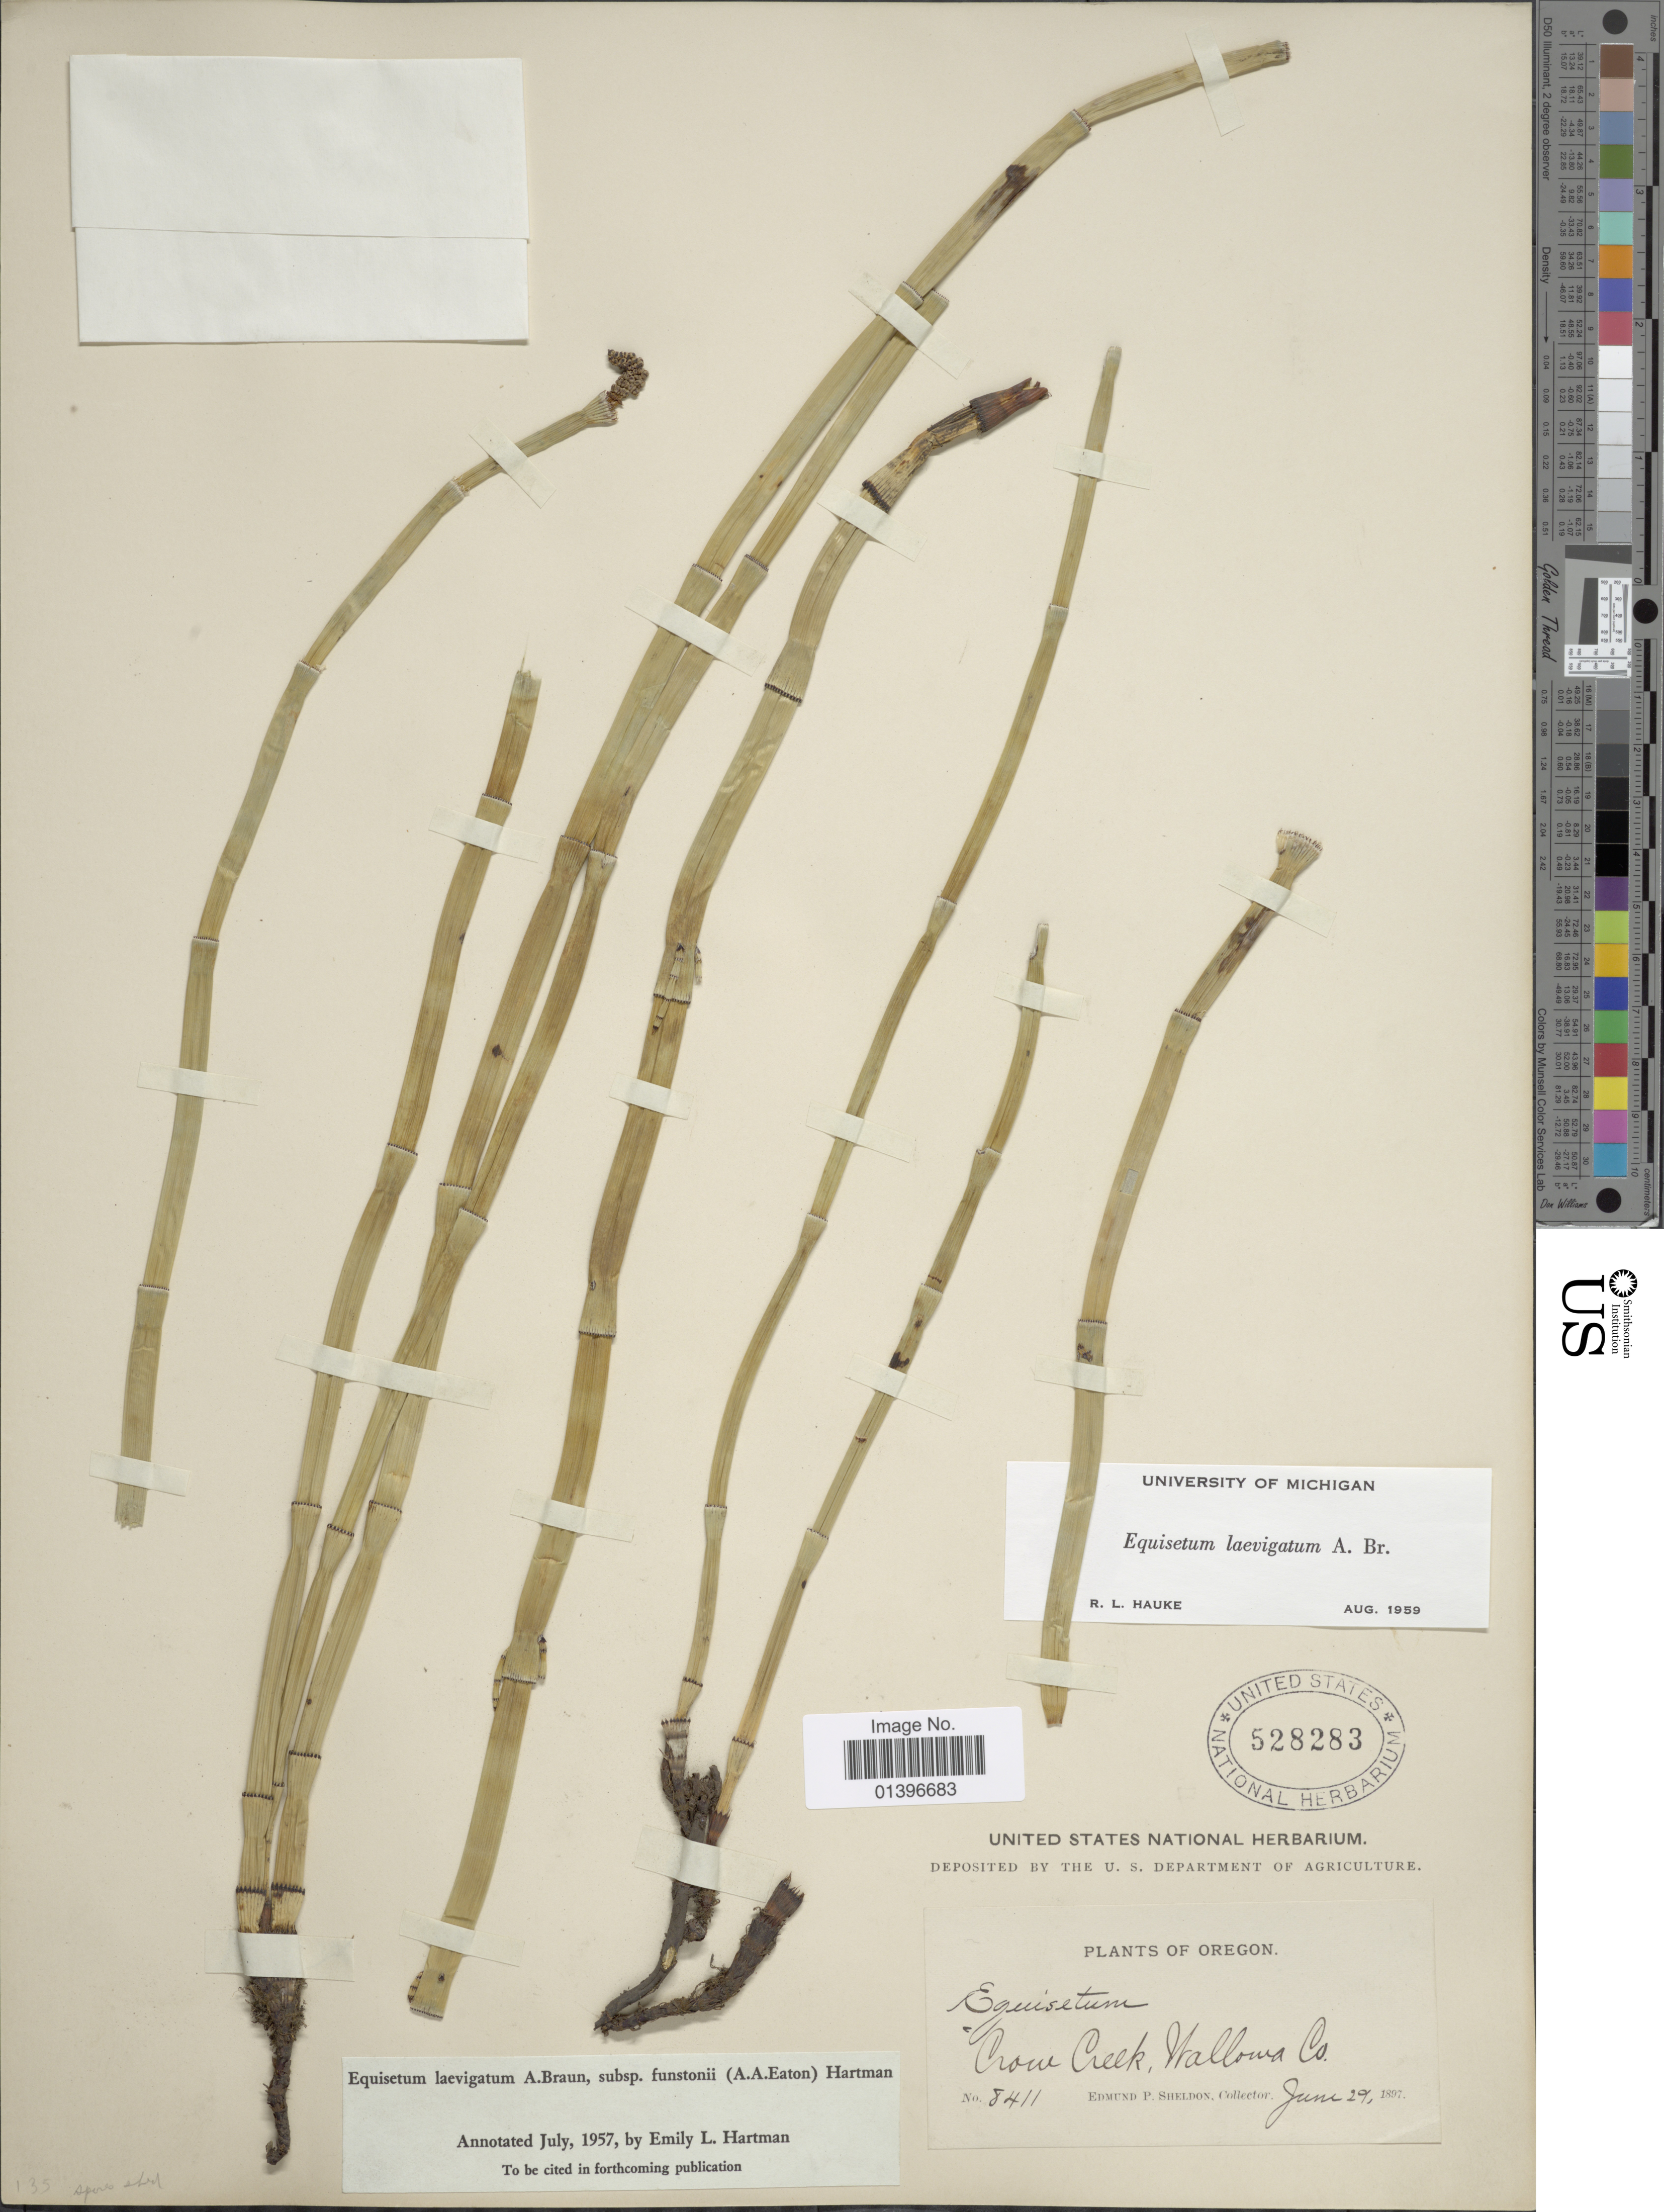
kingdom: Plantae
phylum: Tracheophyta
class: Polypodiopsida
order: Equisetales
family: Equisetaceae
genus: Equisetum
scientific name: Equisetum laevigatum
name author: A. Braun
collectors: E. P. Sheldon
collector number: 8411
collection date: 1897-06-29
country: United States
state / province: Oregon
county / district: Wallowa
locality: Crow Creek, Wallowa Co.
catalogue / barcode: US 528283